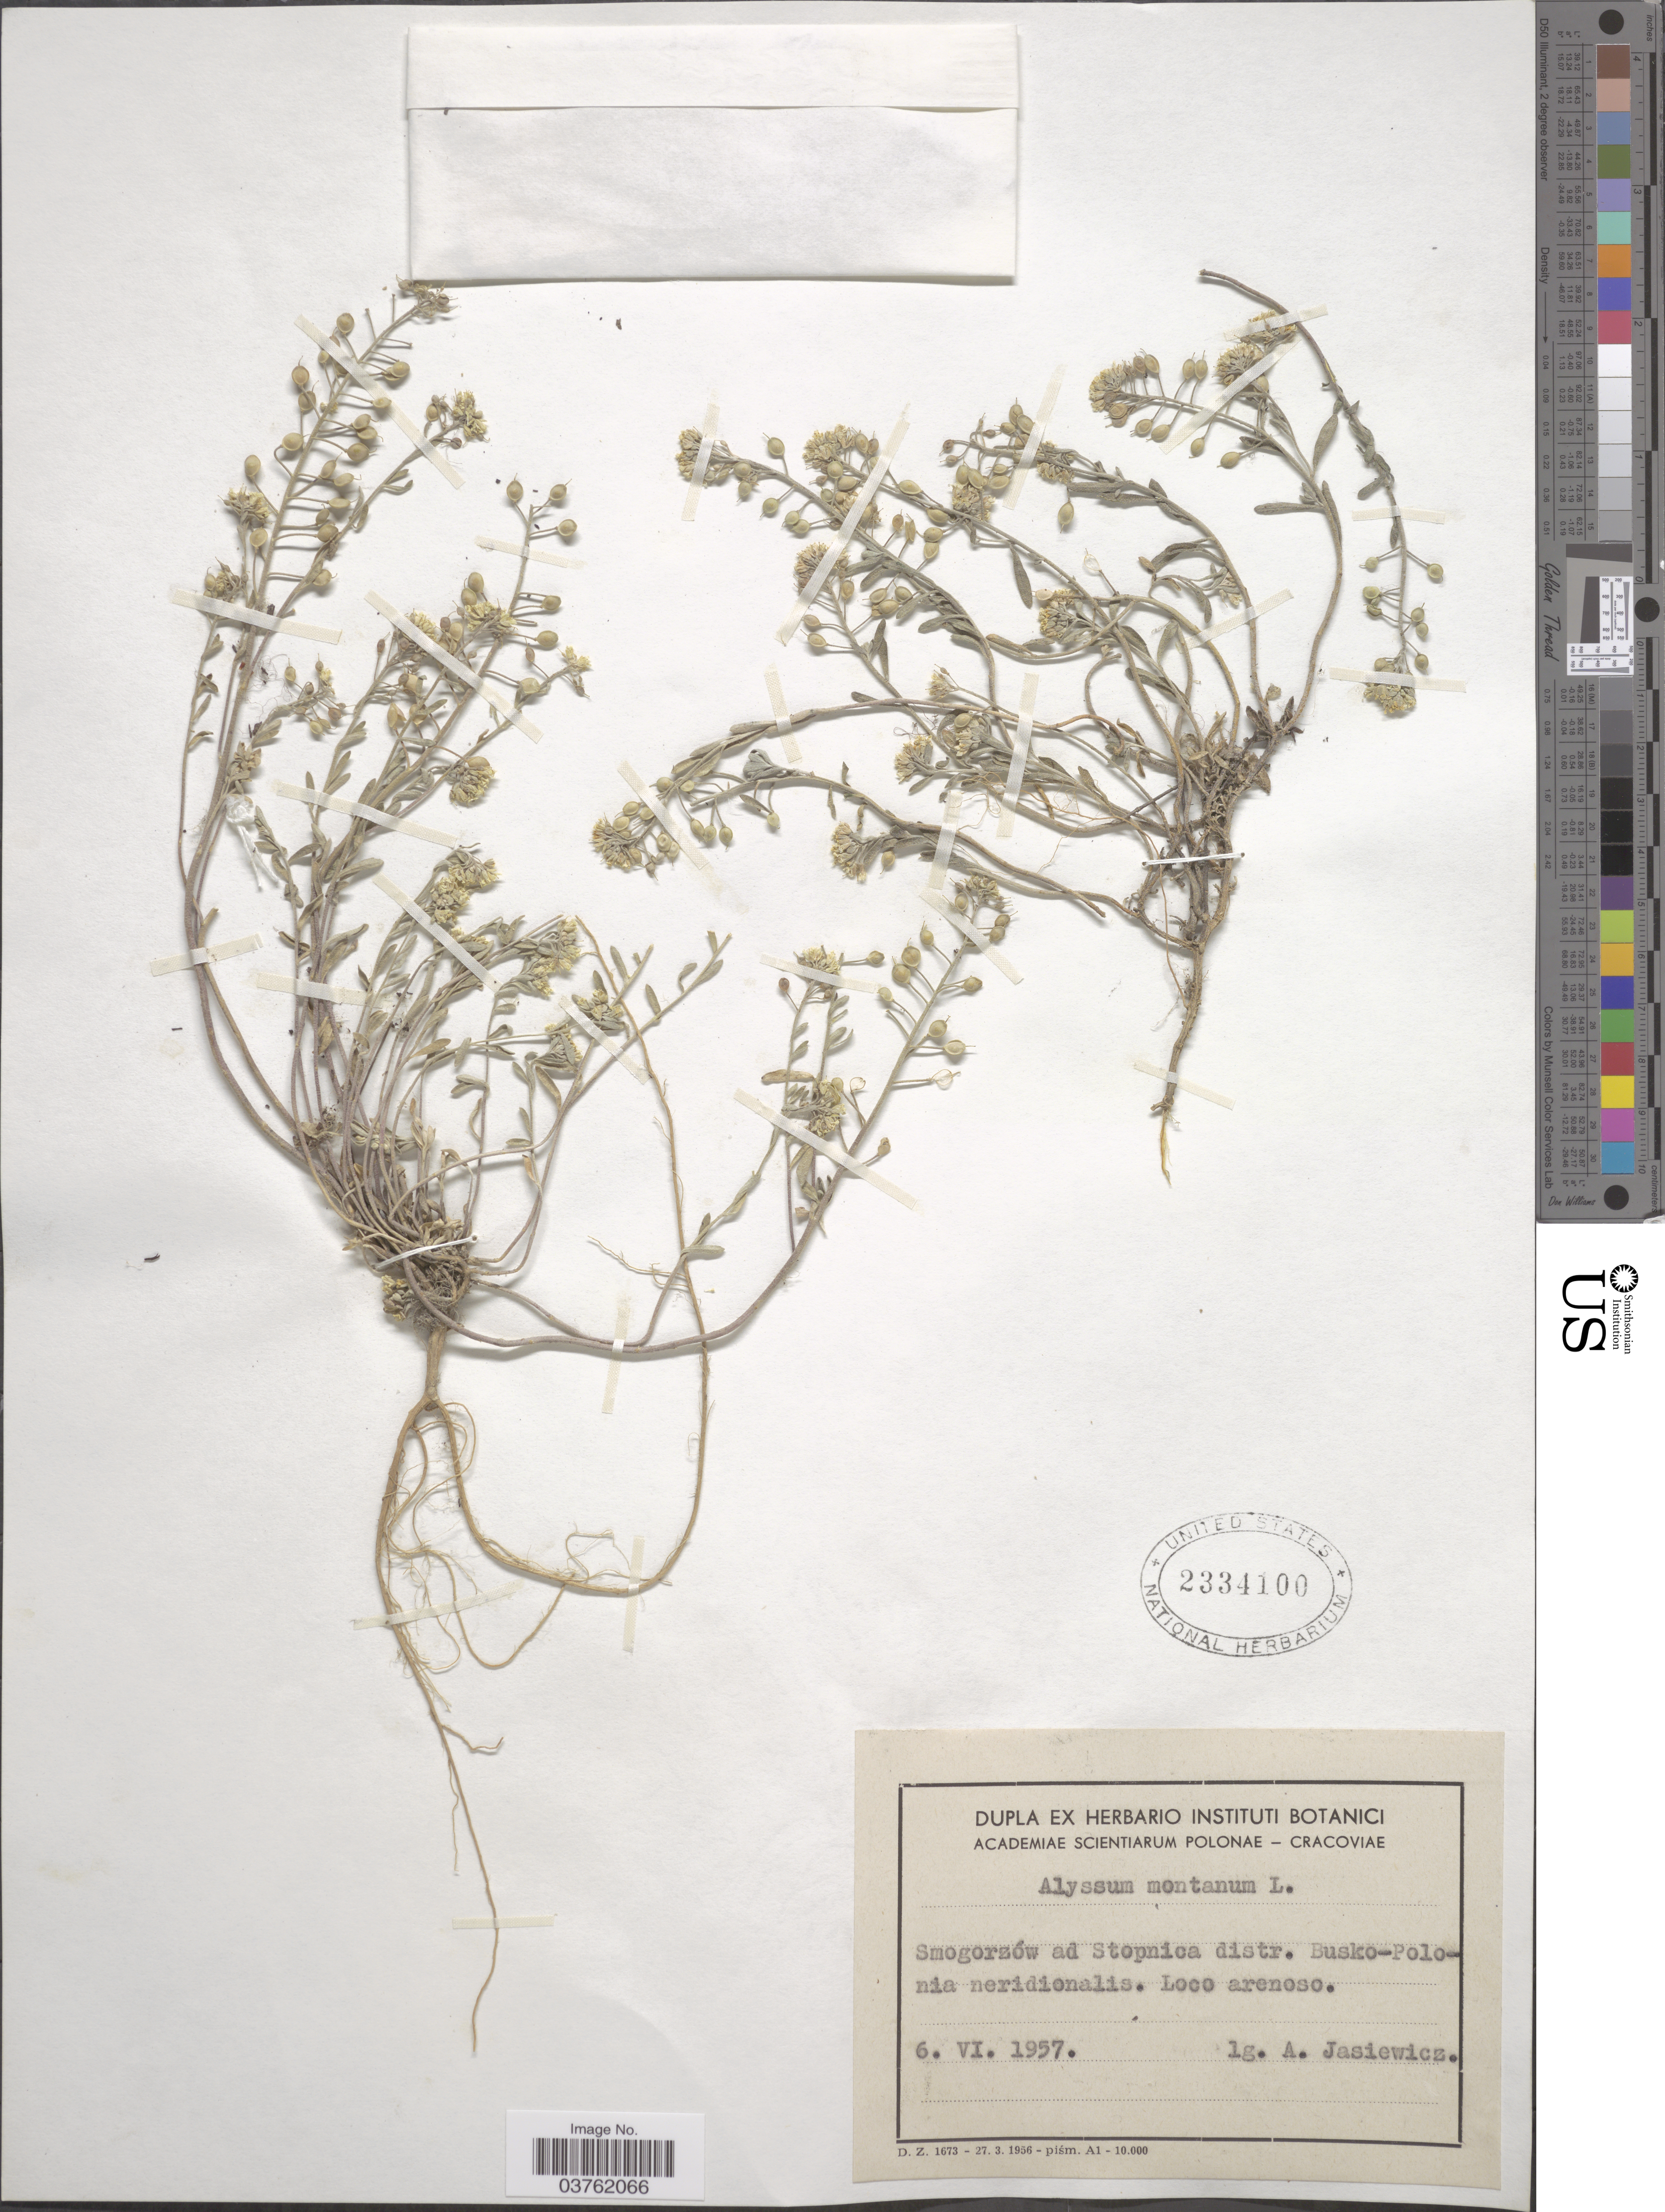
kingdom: Plantae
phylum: Tracheophyta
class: Magnoliopsida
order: Brassicales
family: Brassicaceae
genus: Alyssum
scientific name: Alyssum montanum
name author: L.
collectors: A. Jasiewicz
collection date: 1957-06-06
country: Poland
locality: Smogorzów ad Stopnica distr. Busko-Polonia neridionalis.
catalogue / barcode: US 2334100